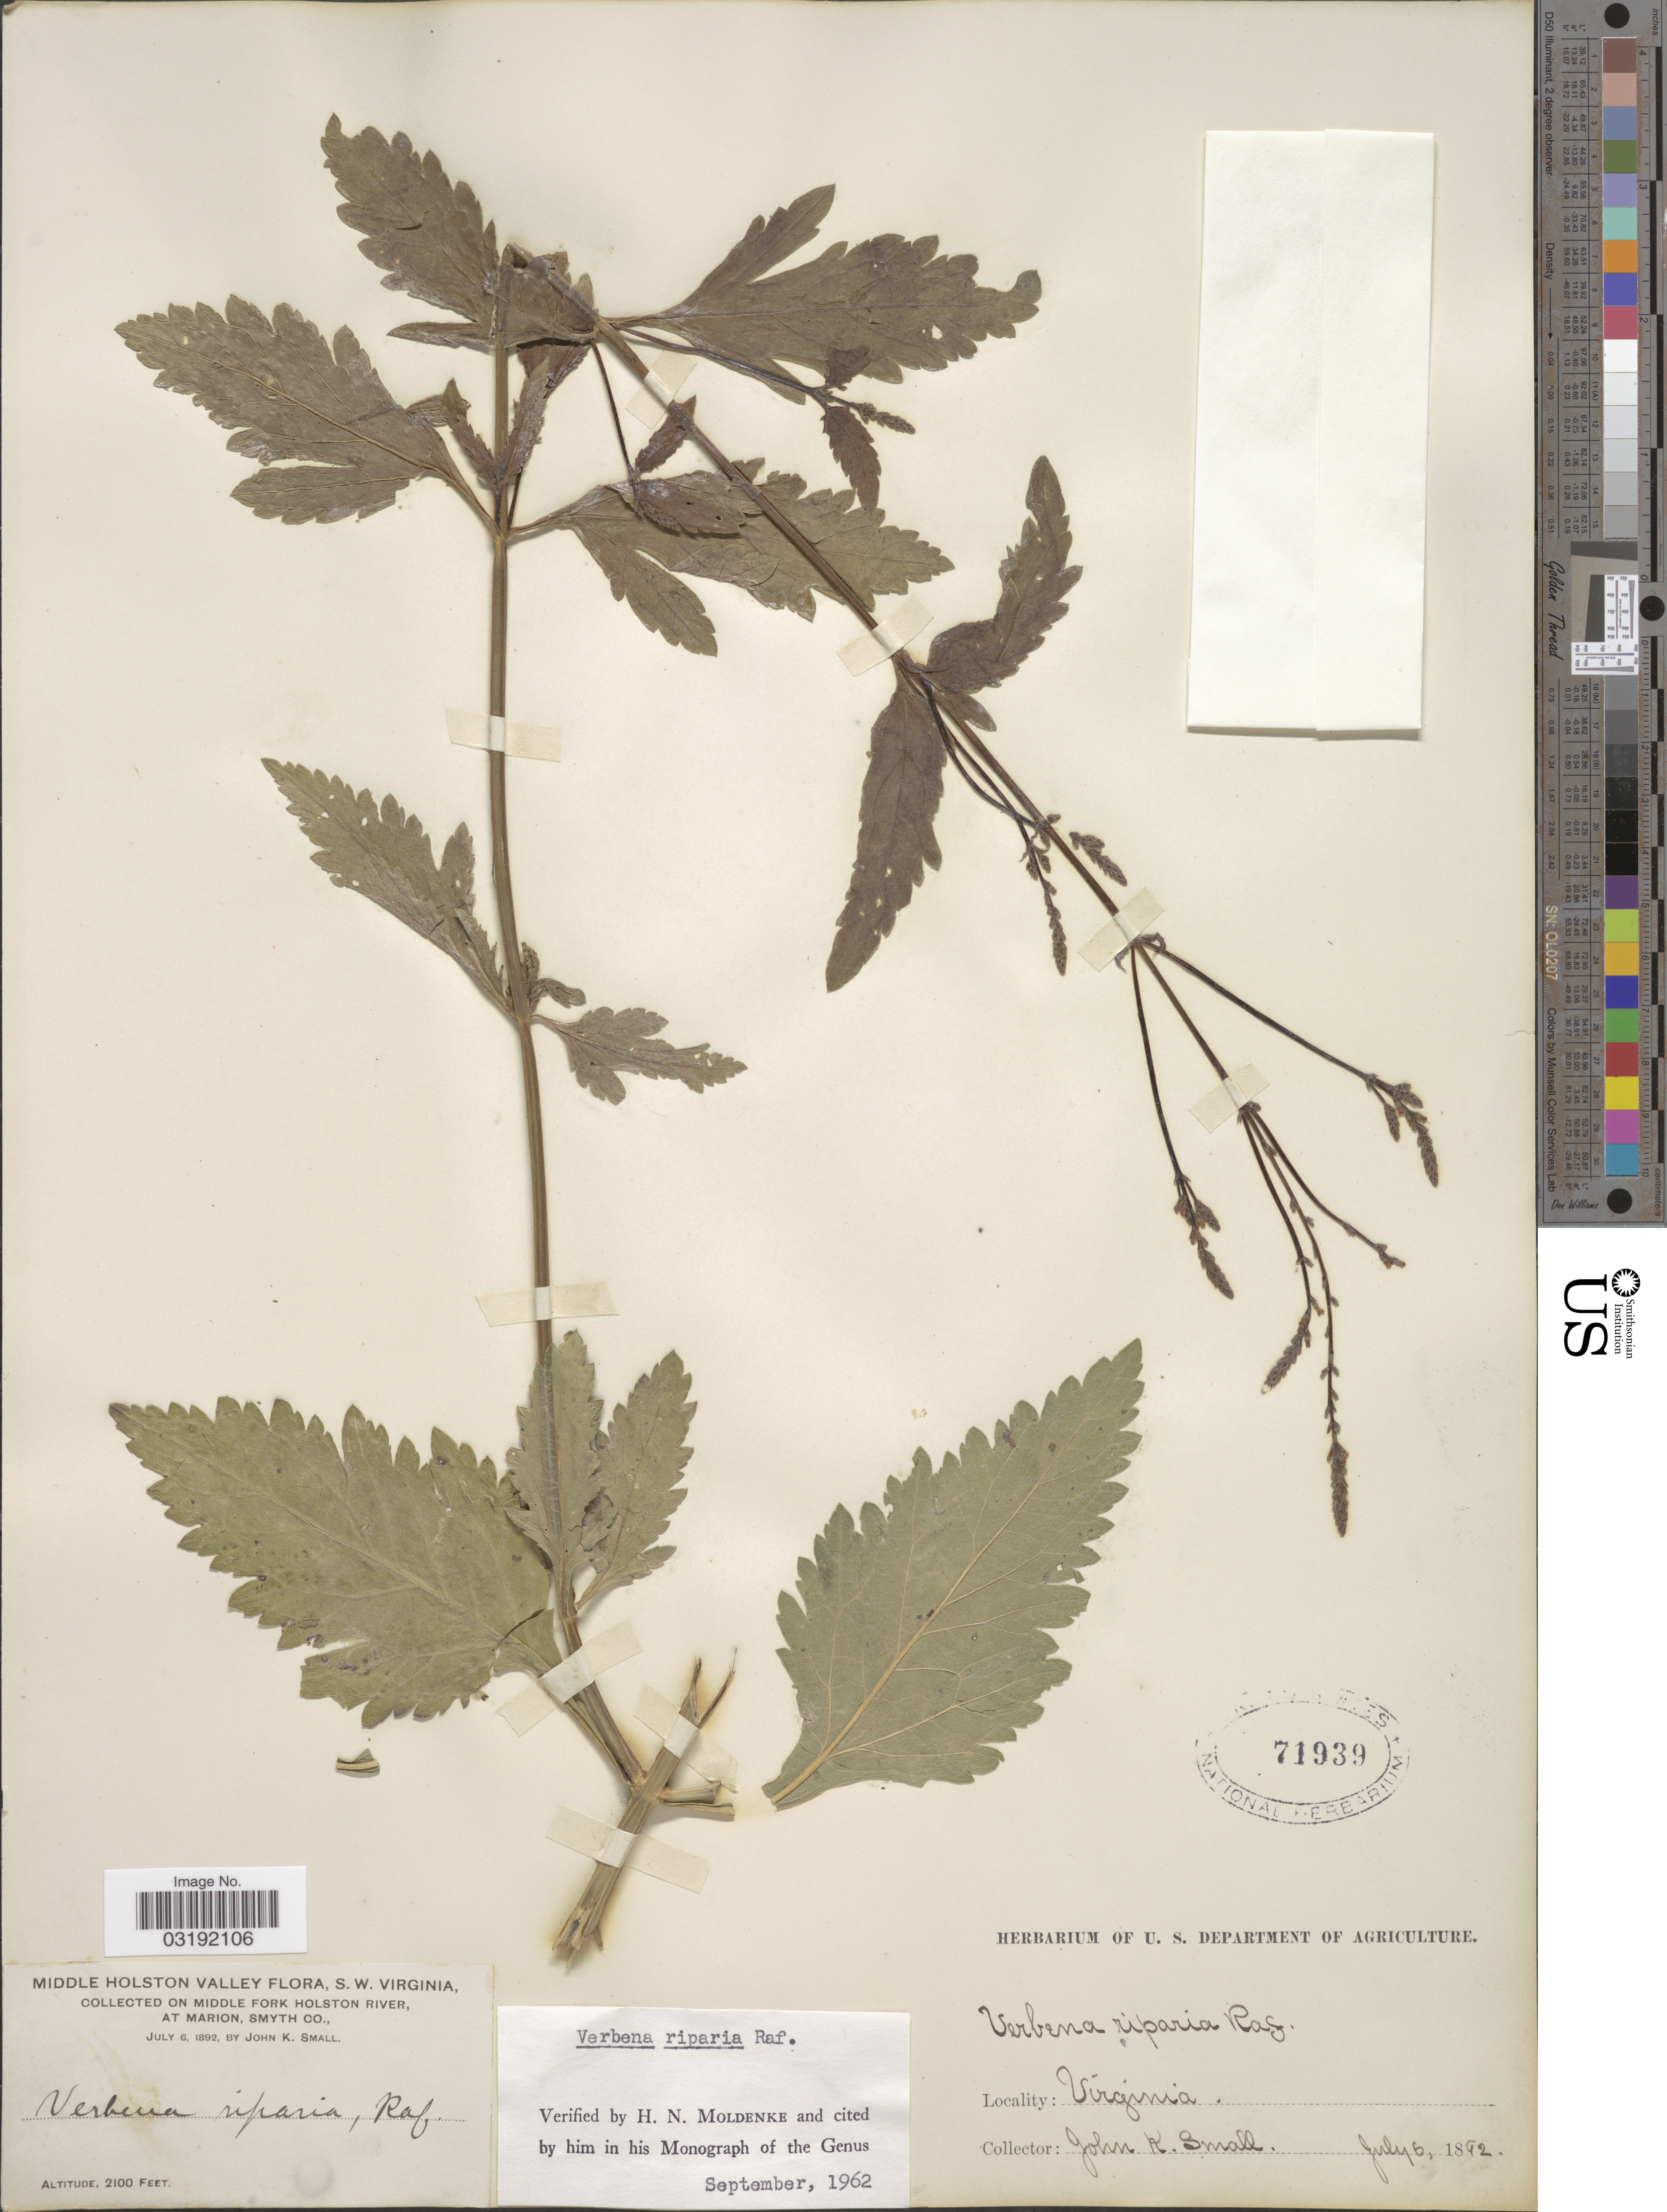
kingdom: Plantae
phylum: Tracheophyta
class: Magnoliopsida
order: Lamiales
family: Verbenaceae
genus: Verbena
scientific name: Verbena riparia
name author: Raf. ex Small & A. Heller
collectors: J. K. Small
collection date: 1892-07-06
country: United States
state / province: Virginia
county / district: Smyth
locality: Middle Holston Valley, S.W. Virginia. On Middle Fork Holston River, at Marion, Smyth Co.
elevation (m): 640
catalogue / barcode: US 71939